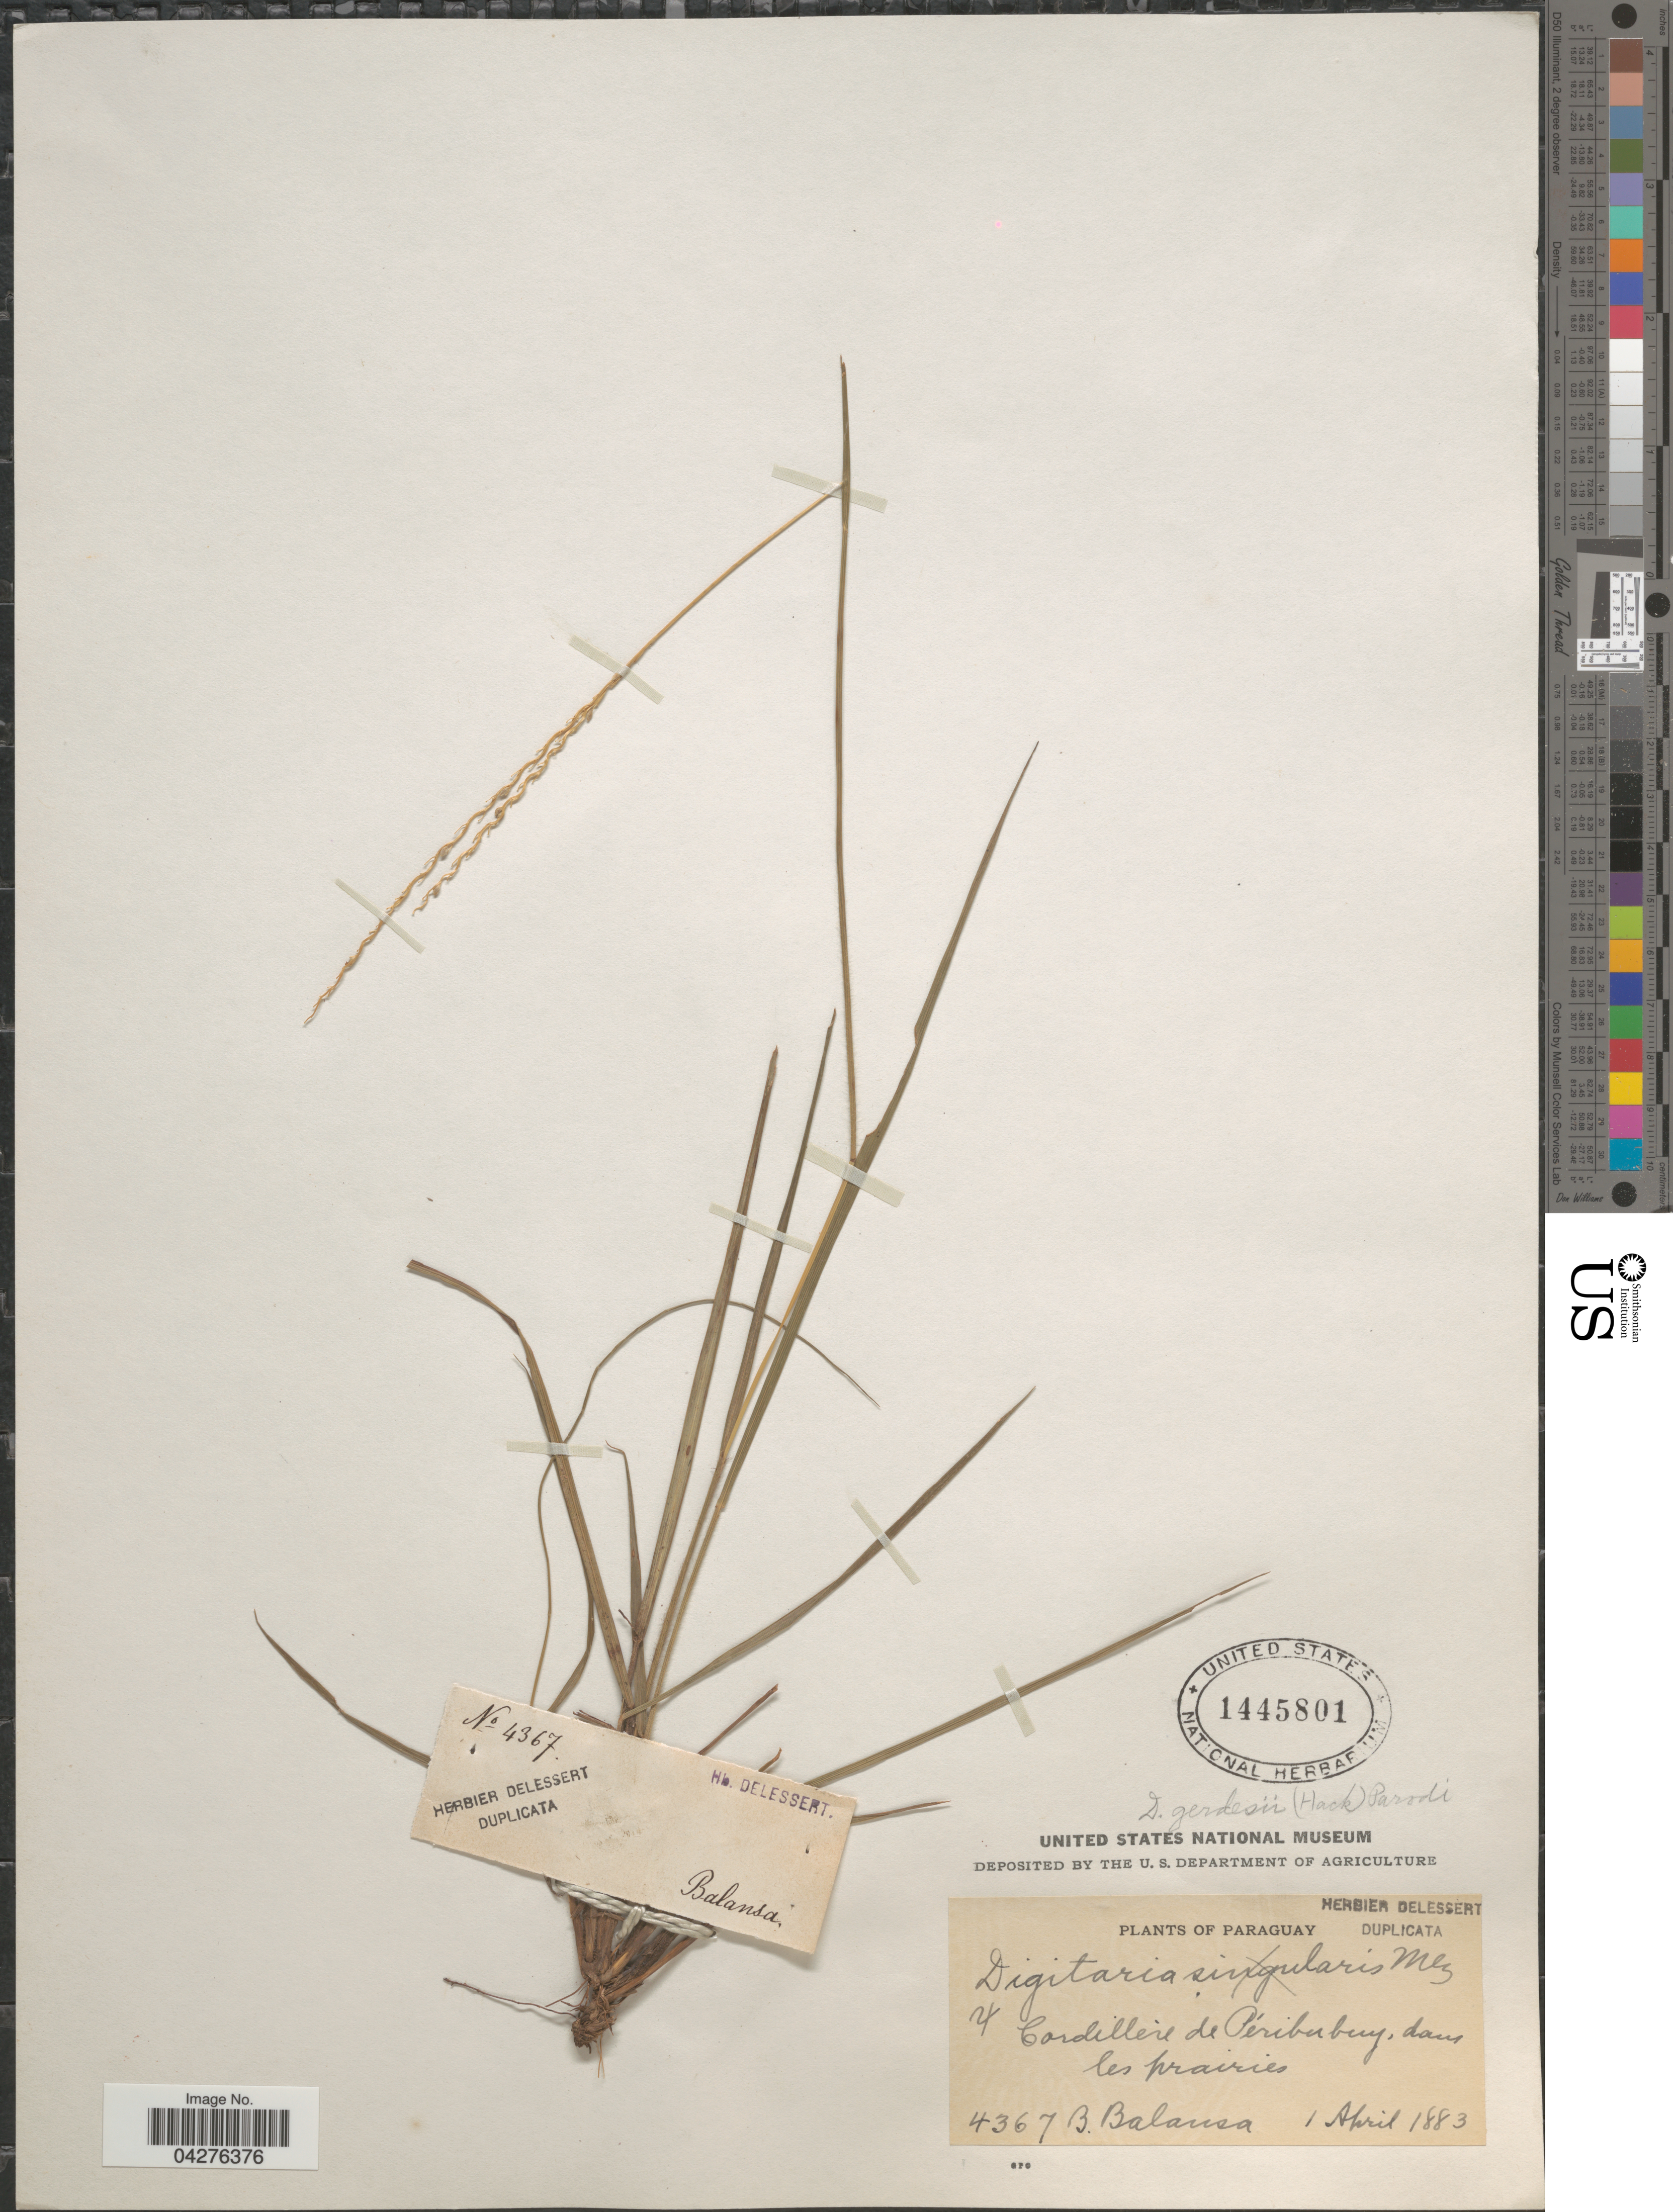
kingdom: Plantae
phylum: Tracheophyta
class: Liliopsida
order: Poales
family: Poaceae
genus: Digitaria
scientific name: Digitaria corynotricha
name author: (Hack.) Henr.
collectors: -. Balansa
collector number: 4367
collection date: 1883-04-01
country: Paraguay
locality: Cordillere de Péribubuy, dans les prairies.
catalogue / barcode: US 1445801